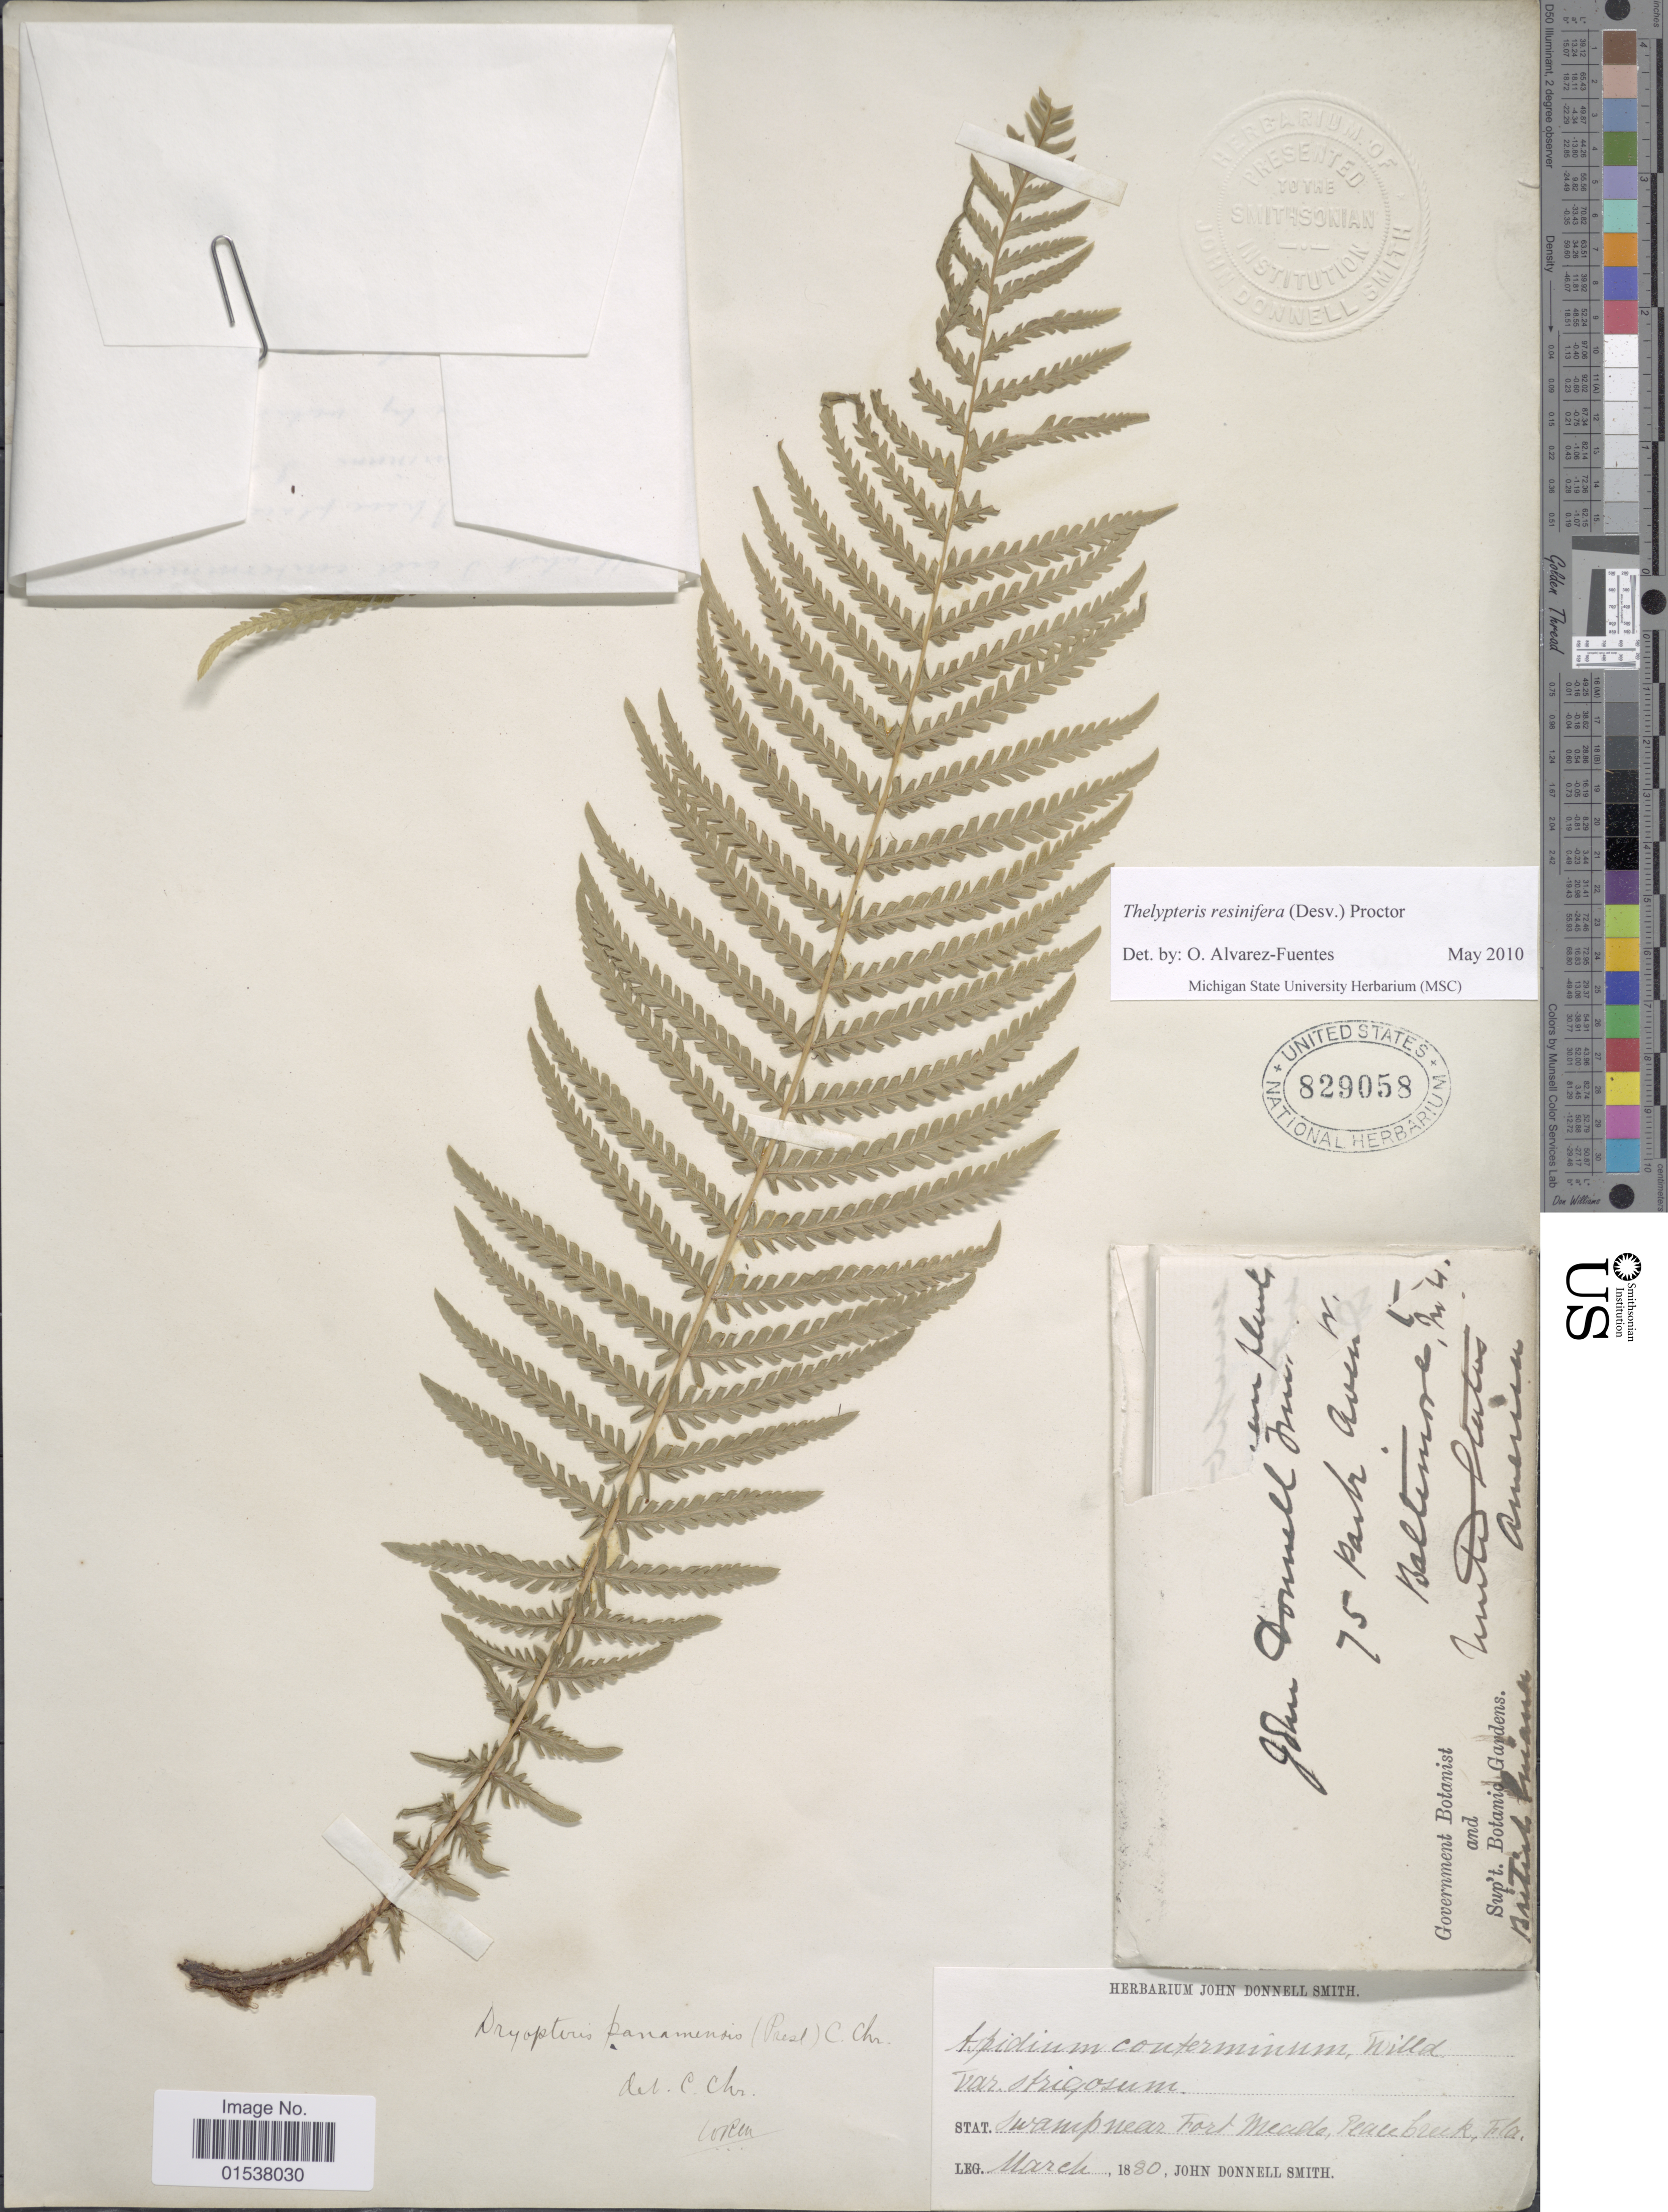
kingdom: Plantae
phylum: Tracheophyta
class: Polypodiopsida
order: Polypodiales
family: Thelypteridaceae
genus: Amauropelta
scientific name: Amauropelta resinifera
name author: (Desv.) Pic. Serm.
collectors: J. Donnell Smith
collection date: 1880-03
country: United States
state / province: Florida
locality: Swamp near Fort Meade, Peace Creek, Fla.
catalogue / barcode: US 829058